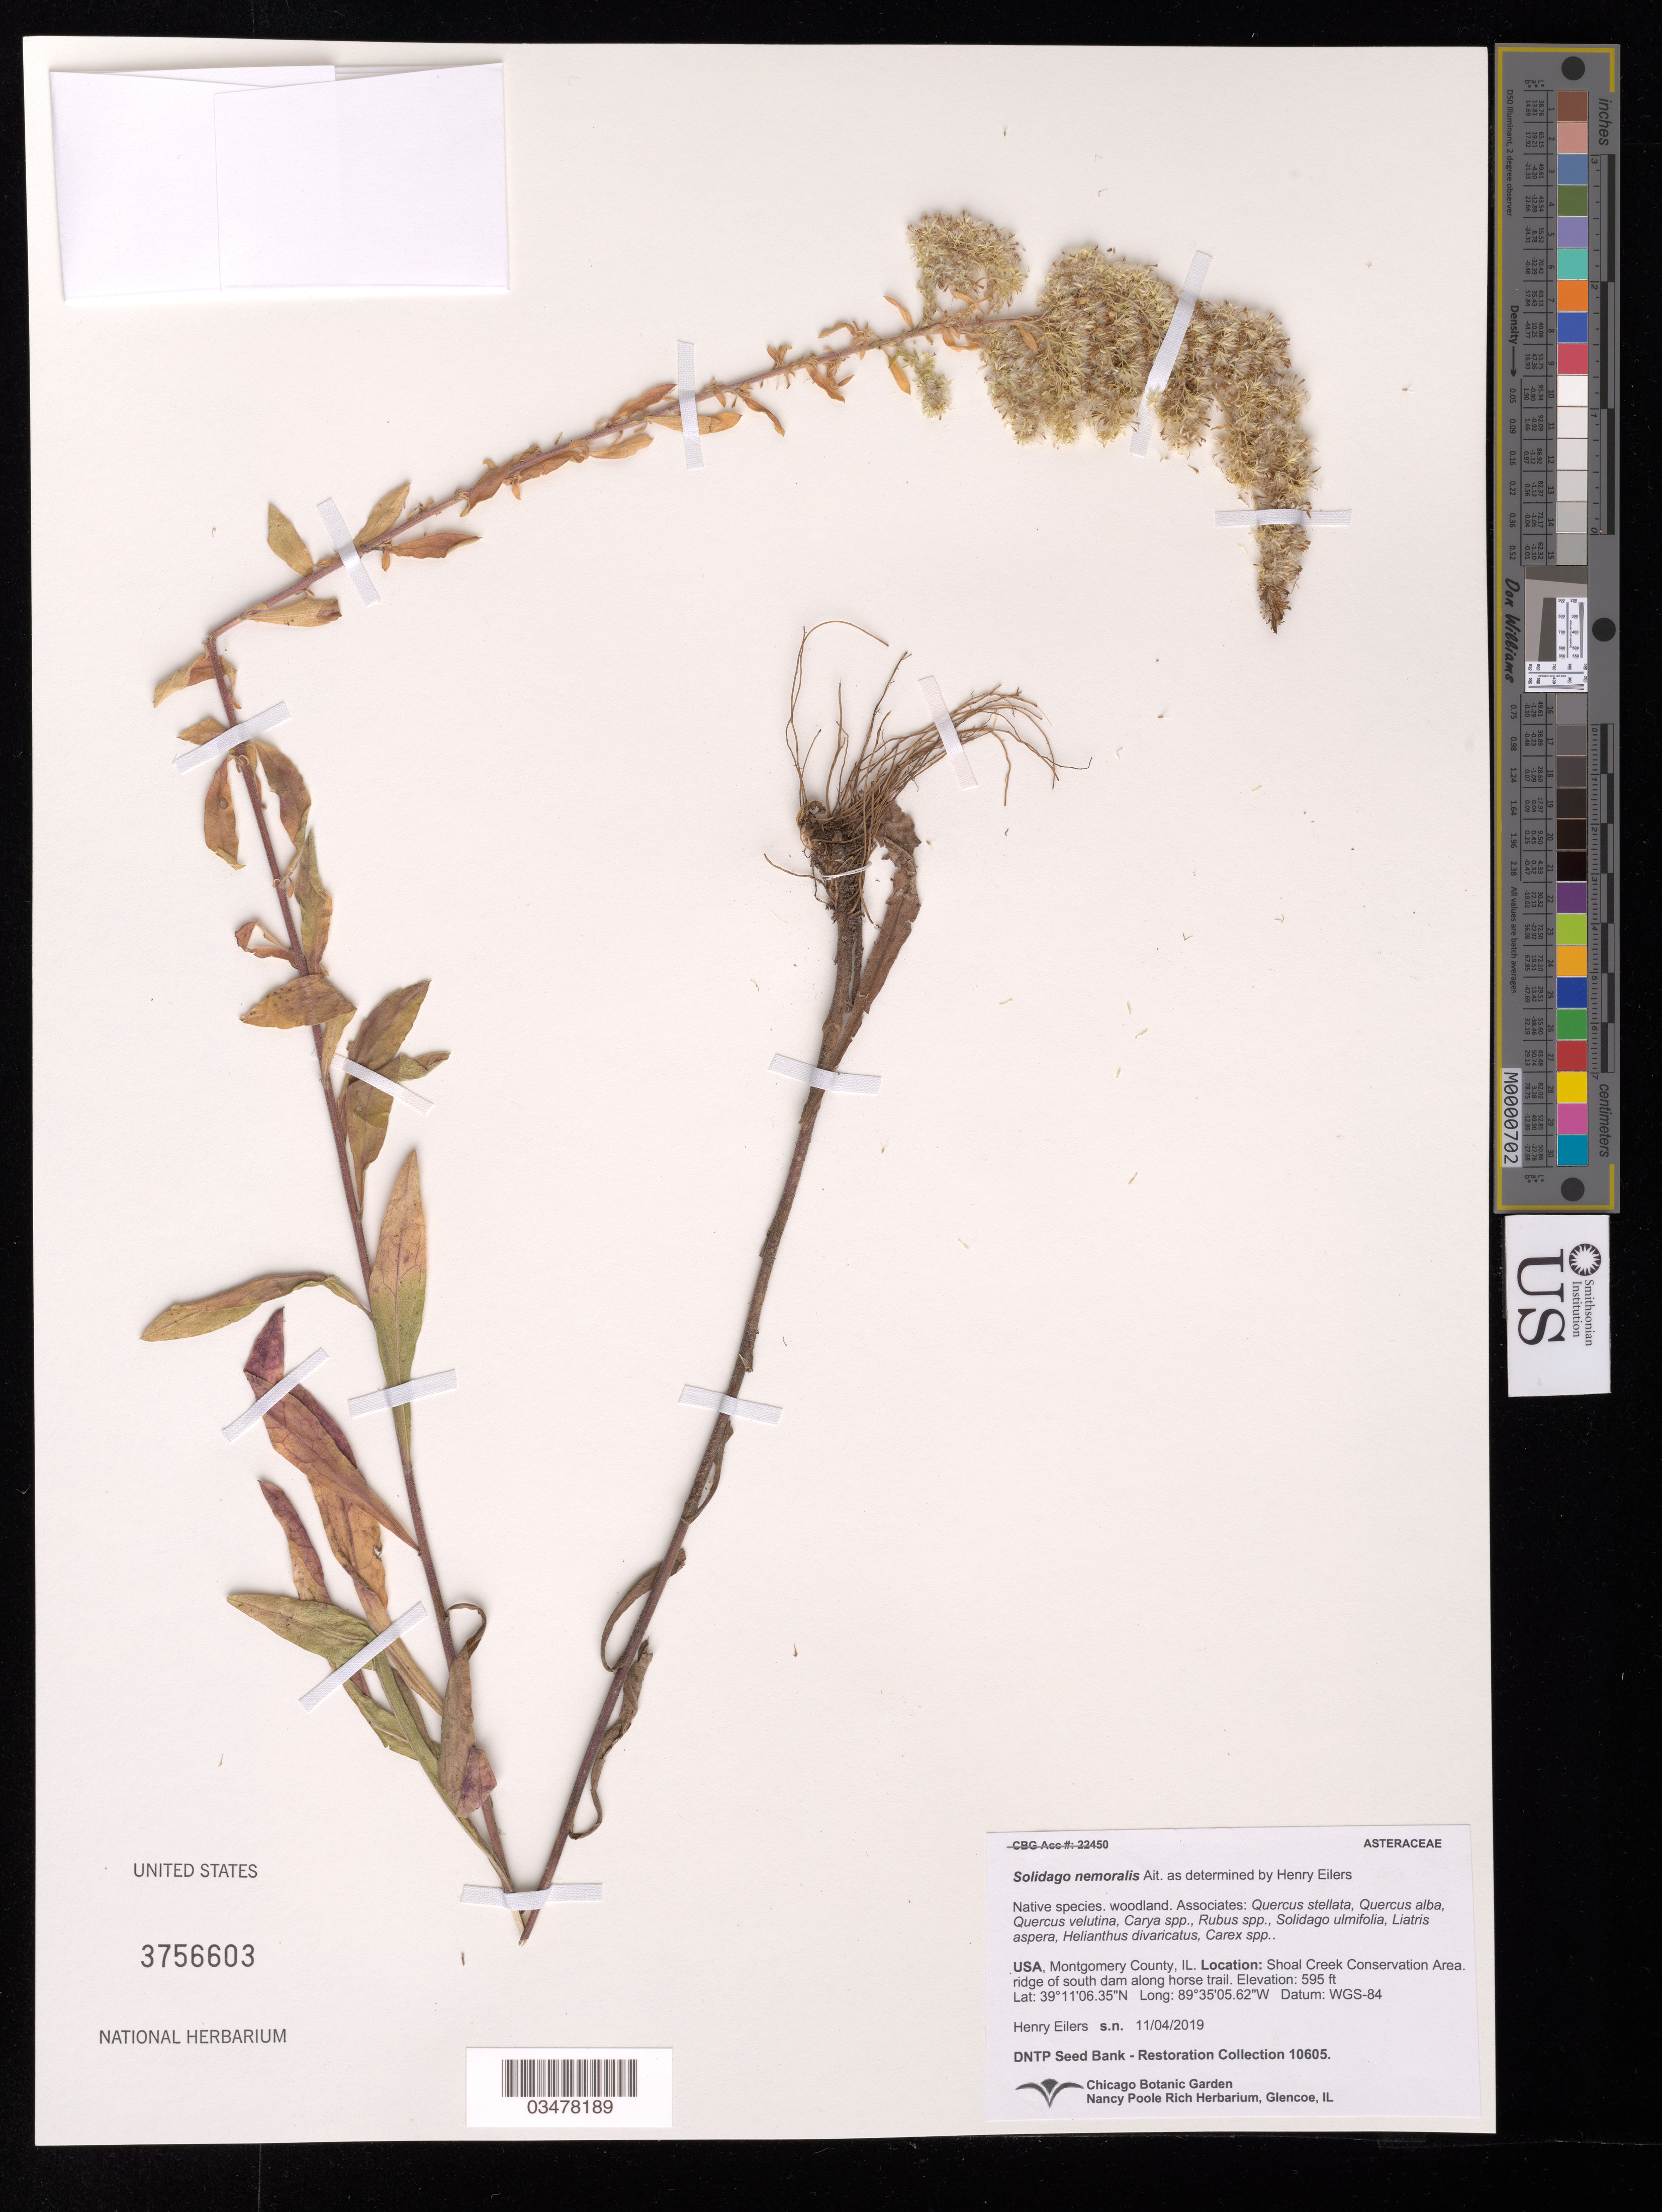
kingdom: Plantae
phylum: Tracheophyta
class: Magnoliopsida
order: Asterales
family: Asteraceae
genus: Solidago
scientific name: Solidago nemoralis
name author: Aiton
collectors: H. Eilers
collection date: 2019-11-04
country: United States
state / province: Illinois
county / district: Montgomery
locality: Shoal Creek Conservation Area, ridge of south dam along horse trail.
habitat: Woodland. With Quercus alba, Carya sp., Rubus sp., Liatris aspera, Carex sp., etc.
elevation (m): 181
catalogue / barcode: US 3756606